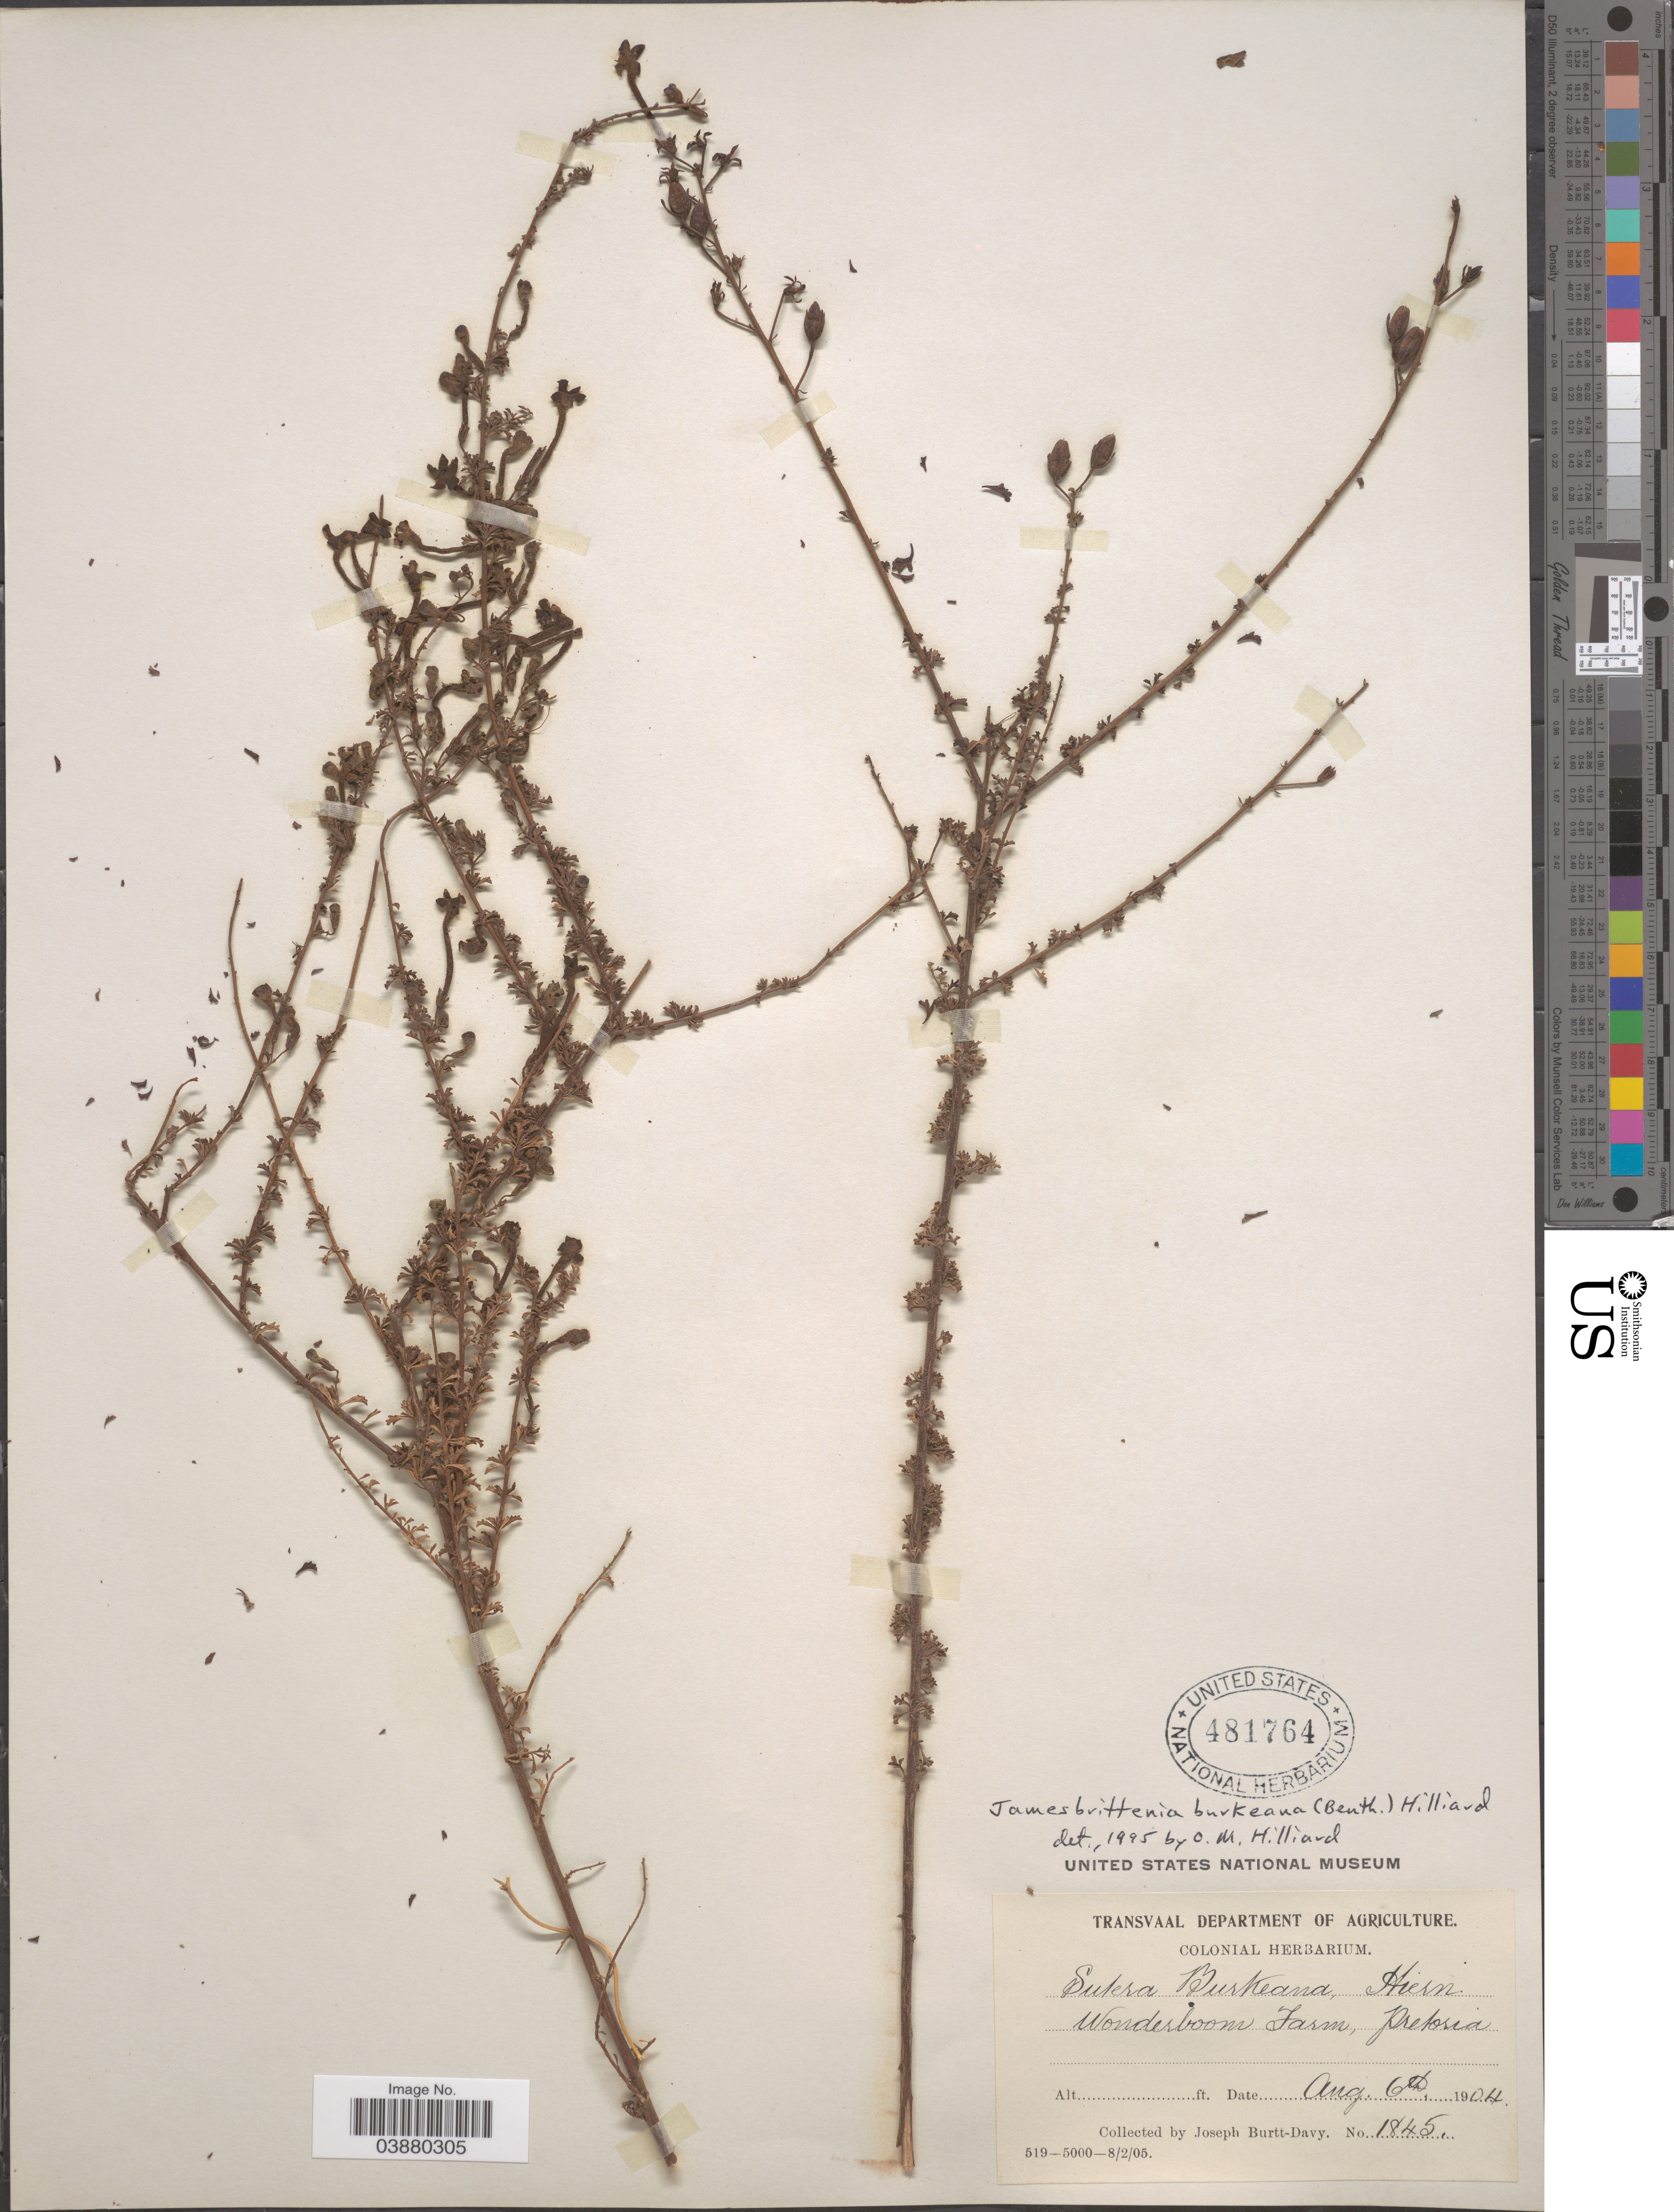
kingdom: Plantae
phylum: Tracheophyta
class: Magnoliopsida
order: Lamiales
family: Scrophulariaceae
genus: Jamesbrittenia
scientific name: Jamesbrittenia burkeana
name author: (Benth.) Hilliard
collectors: J. Burtt Davy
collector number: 1845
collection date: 1904-08-06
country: South Africa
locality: Wonderboom Farm, Pretoria.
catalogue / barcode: US 481764